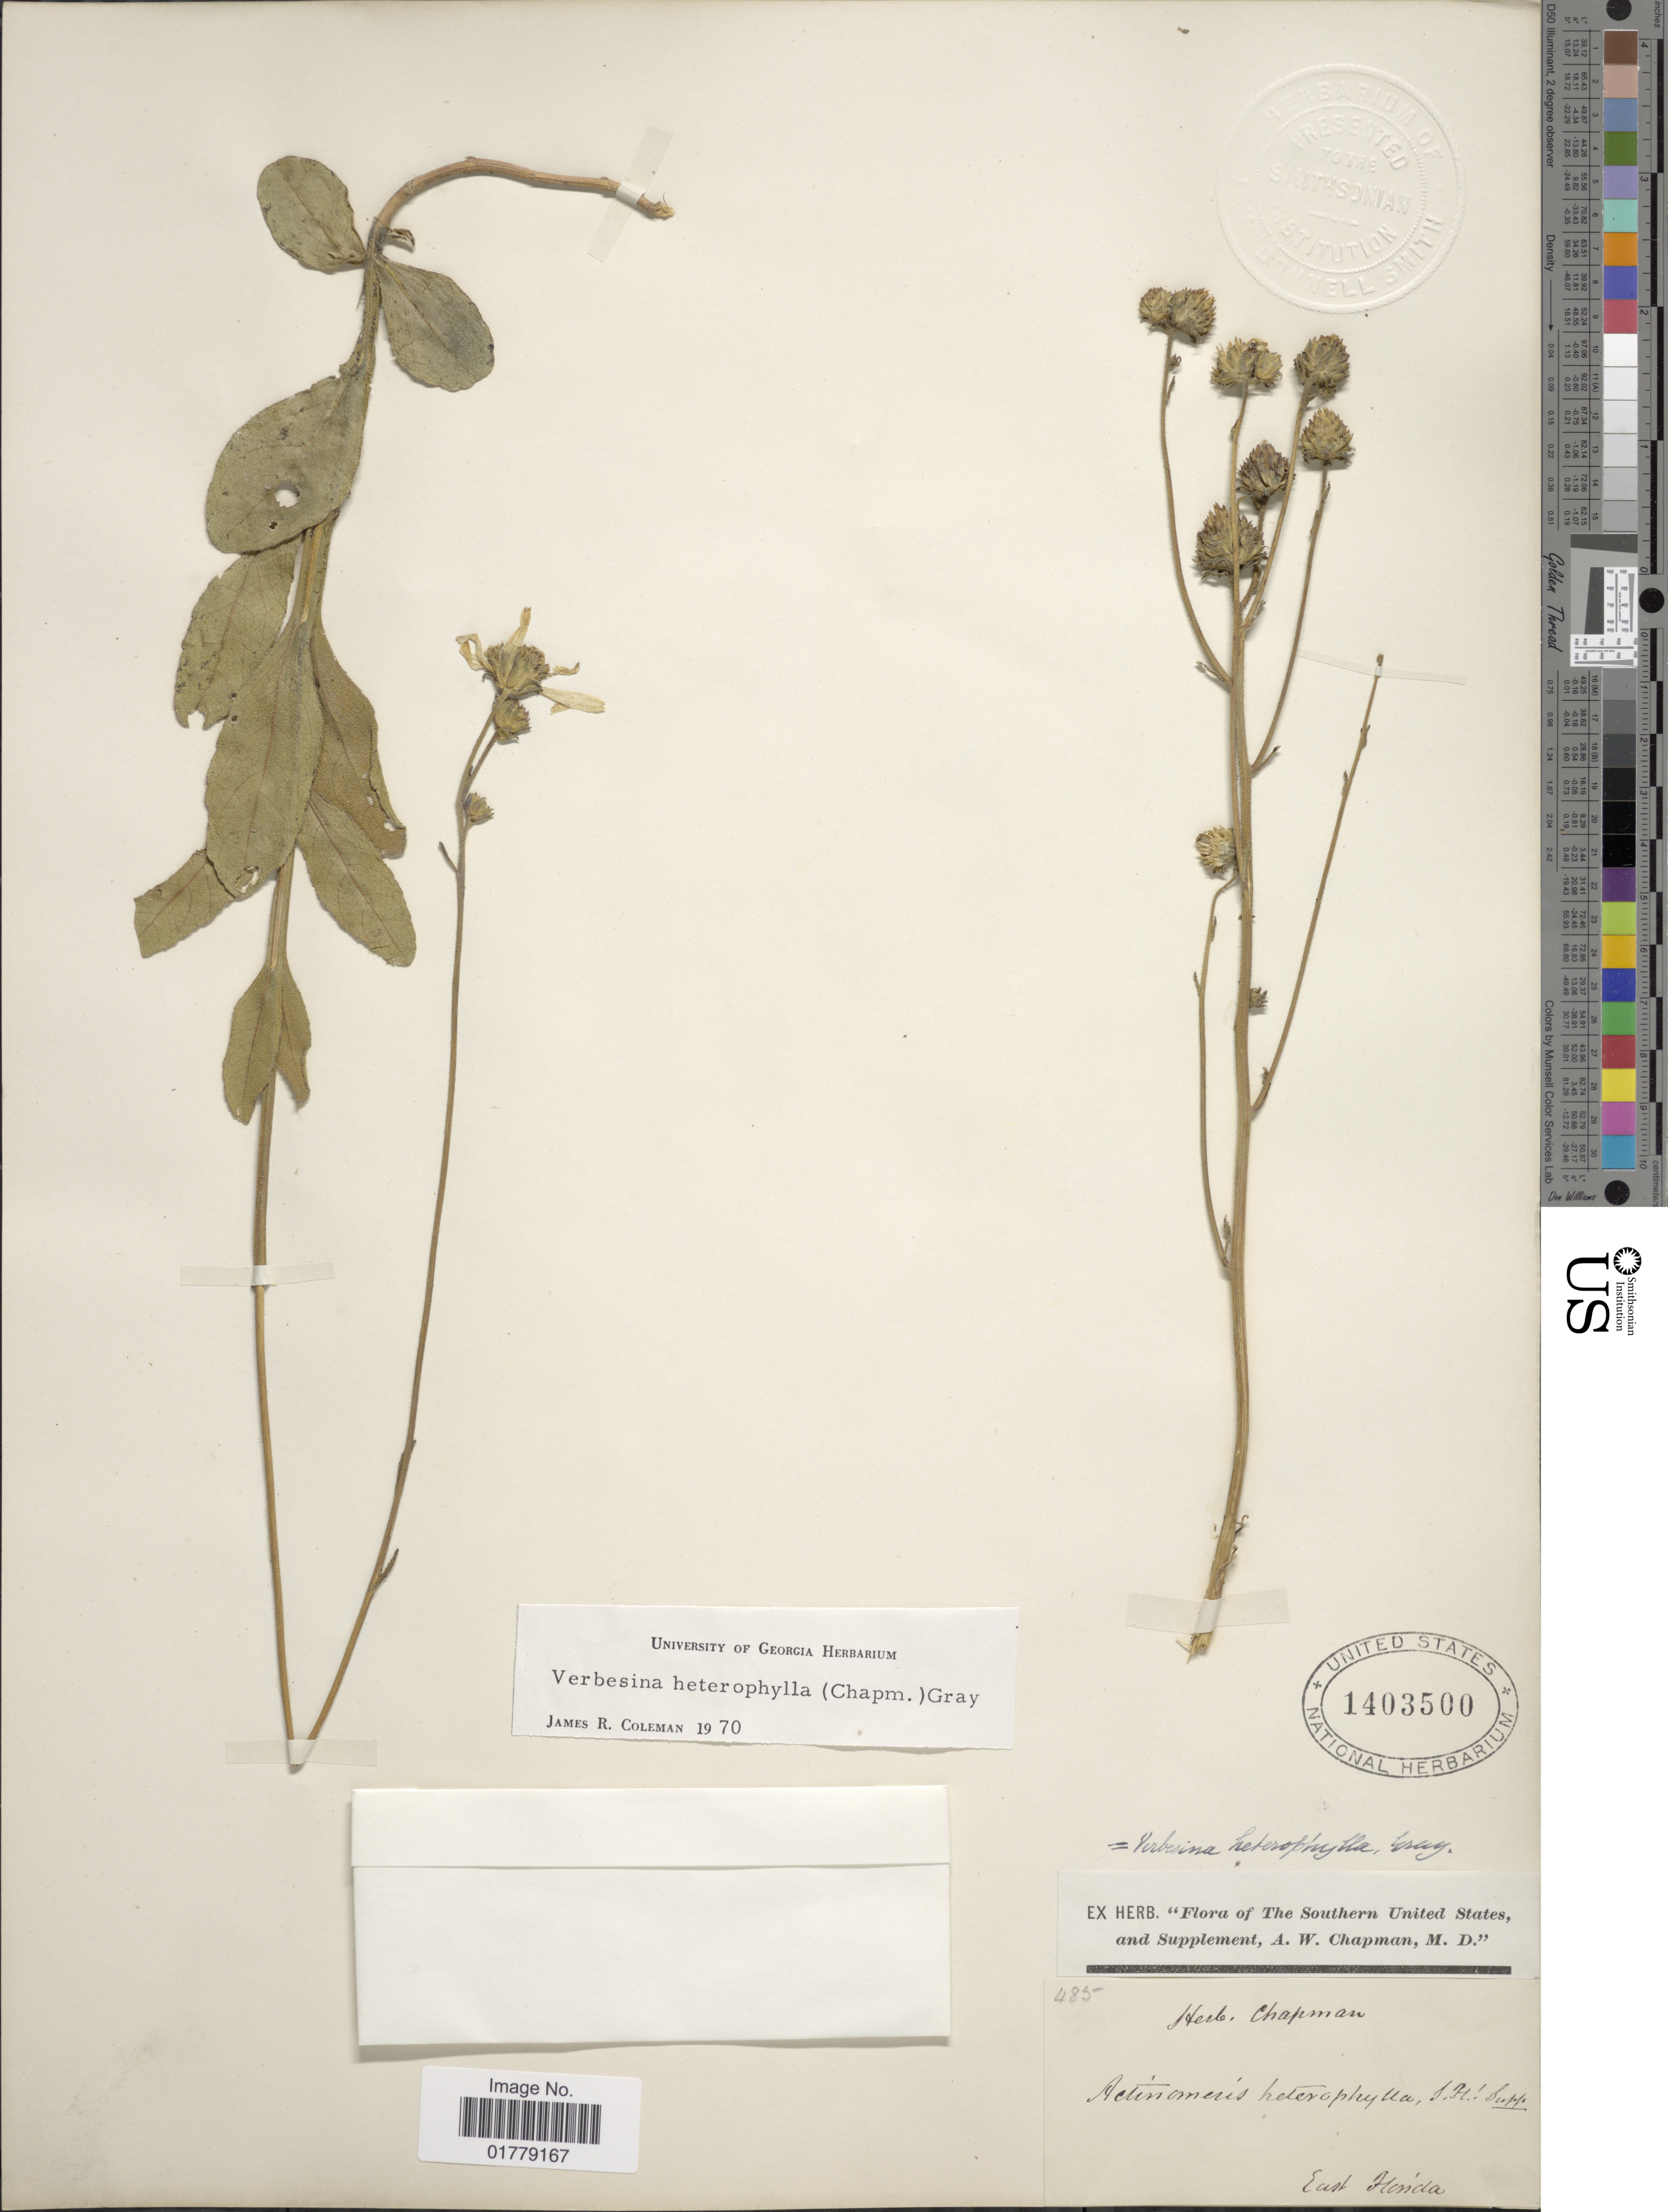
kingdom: Plantae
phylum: Tracheophyta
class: Magnoliopsida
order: Asterales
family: Asteraceae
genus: Verbesina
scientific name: Verbesina heterophylla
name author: A. Gray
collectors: A. W. Chapman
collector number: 485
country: United States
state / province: Florida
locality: Southern United States, and Supplement. East Florida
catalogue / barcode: US 1403500